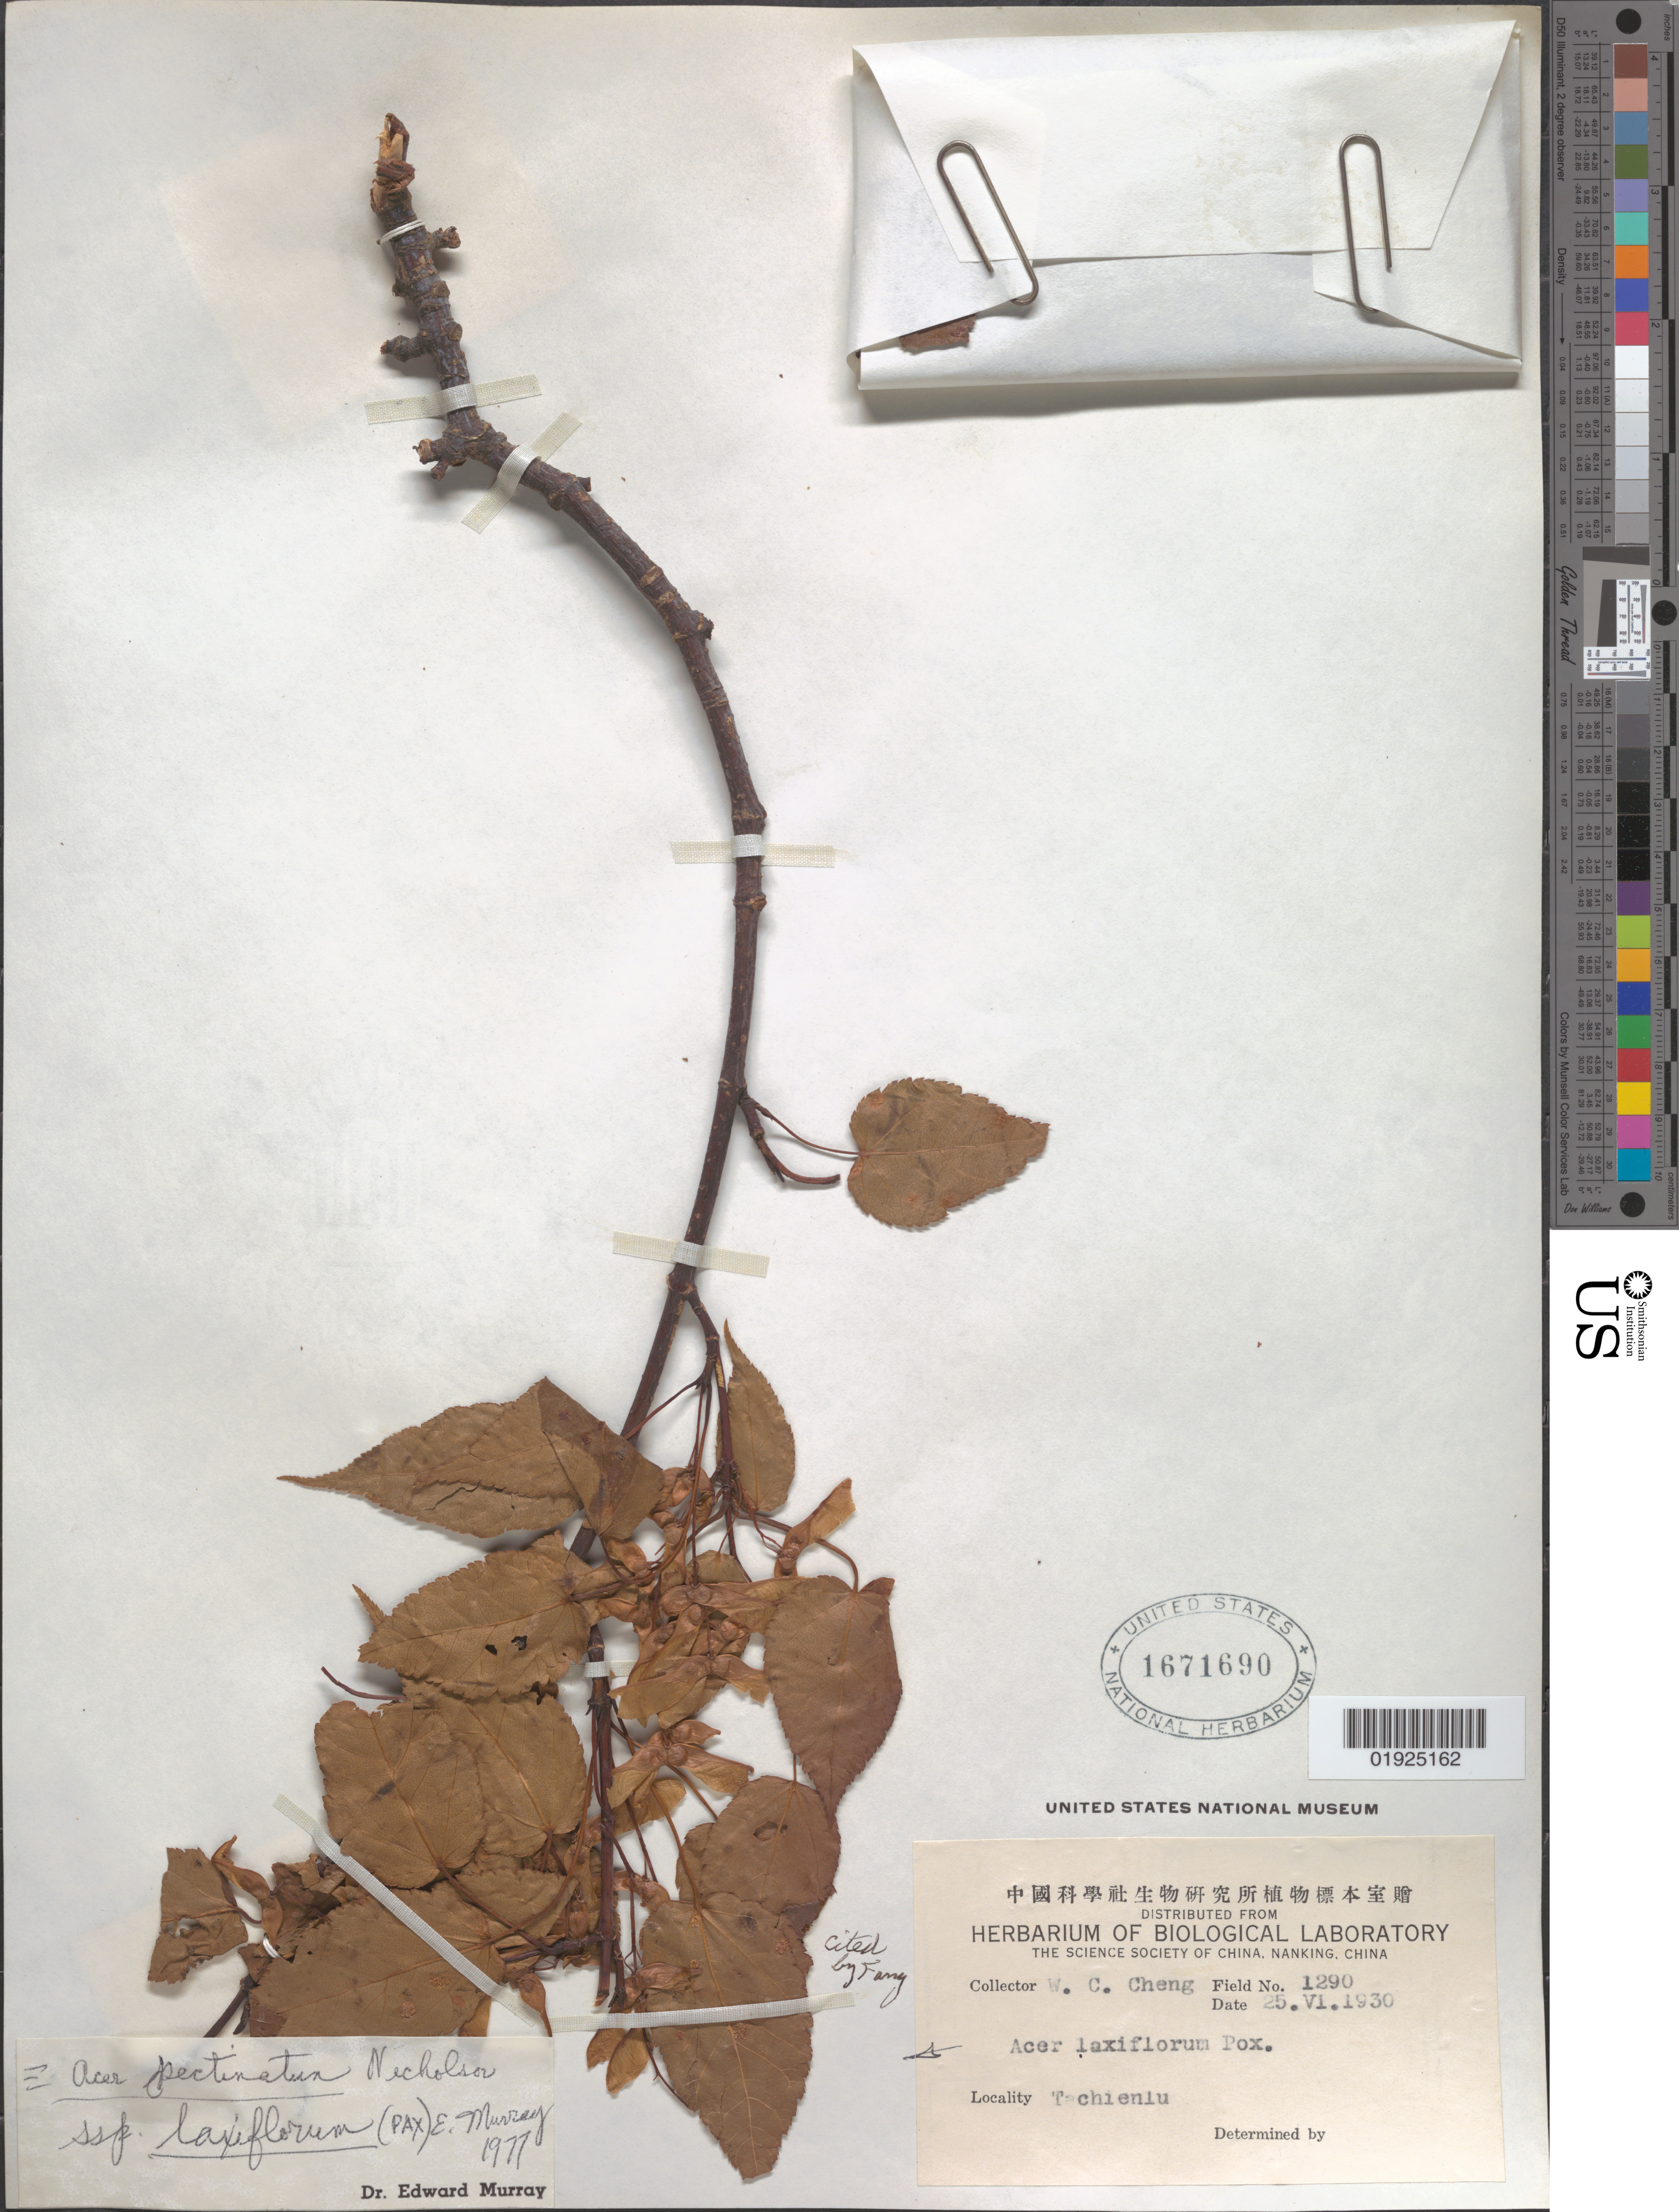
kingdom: Plantae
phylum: Tracheophyta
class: Magnoliopsida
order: Sapindales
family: Sapindaceae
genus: Acer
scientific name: Acer pectinatum subsp. laxiflorum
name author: (Pax) A.E. Murray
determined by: Murray, Edward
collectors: W. C. Cheng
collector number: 1290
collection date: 1930-06-25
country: China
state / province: Sichuan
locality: Tachienlu [Kangding]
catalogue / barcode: US 1671690